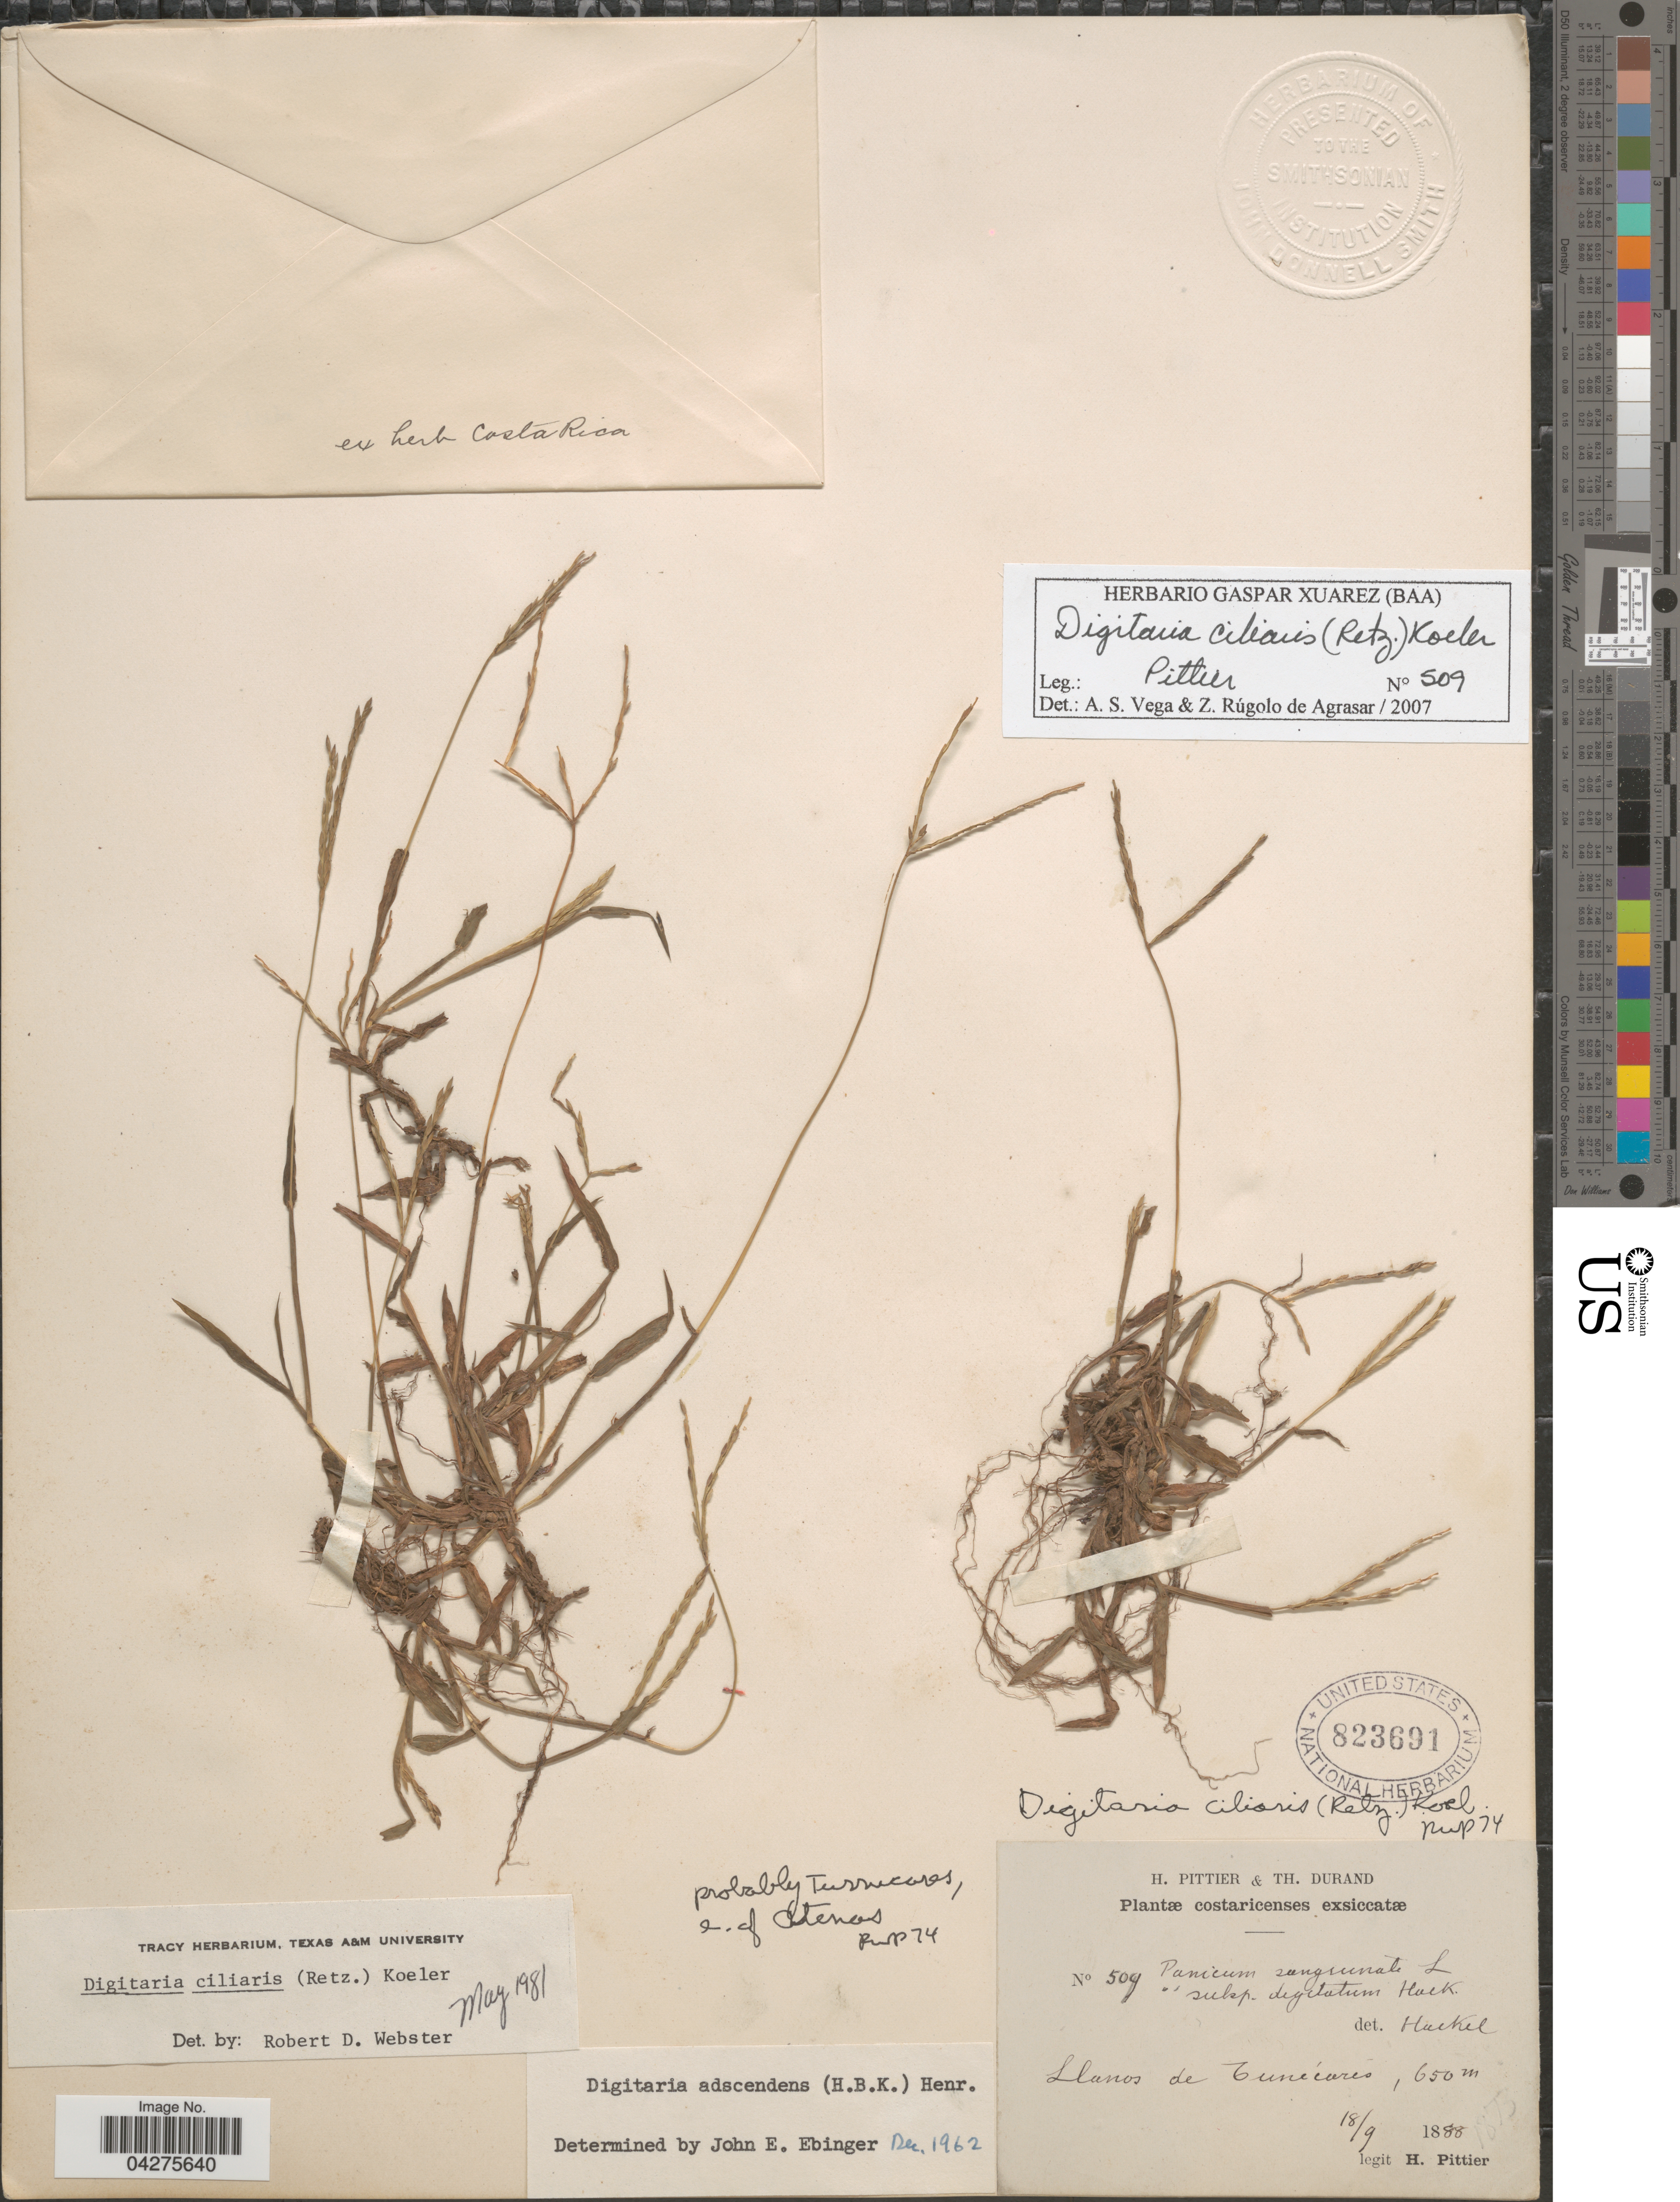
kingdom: Plantae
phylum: Tracheophyta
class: Liliopsida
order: Poales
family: Poaceae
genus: Digitaria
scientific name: Digitaria ciliaris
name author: (Retz.) Koeler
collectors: H. F. Pittier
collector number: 509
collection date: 1888-09-18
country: Costa Rica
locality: Llanos de Turrúcares.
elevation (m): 650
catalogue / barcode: US 823691